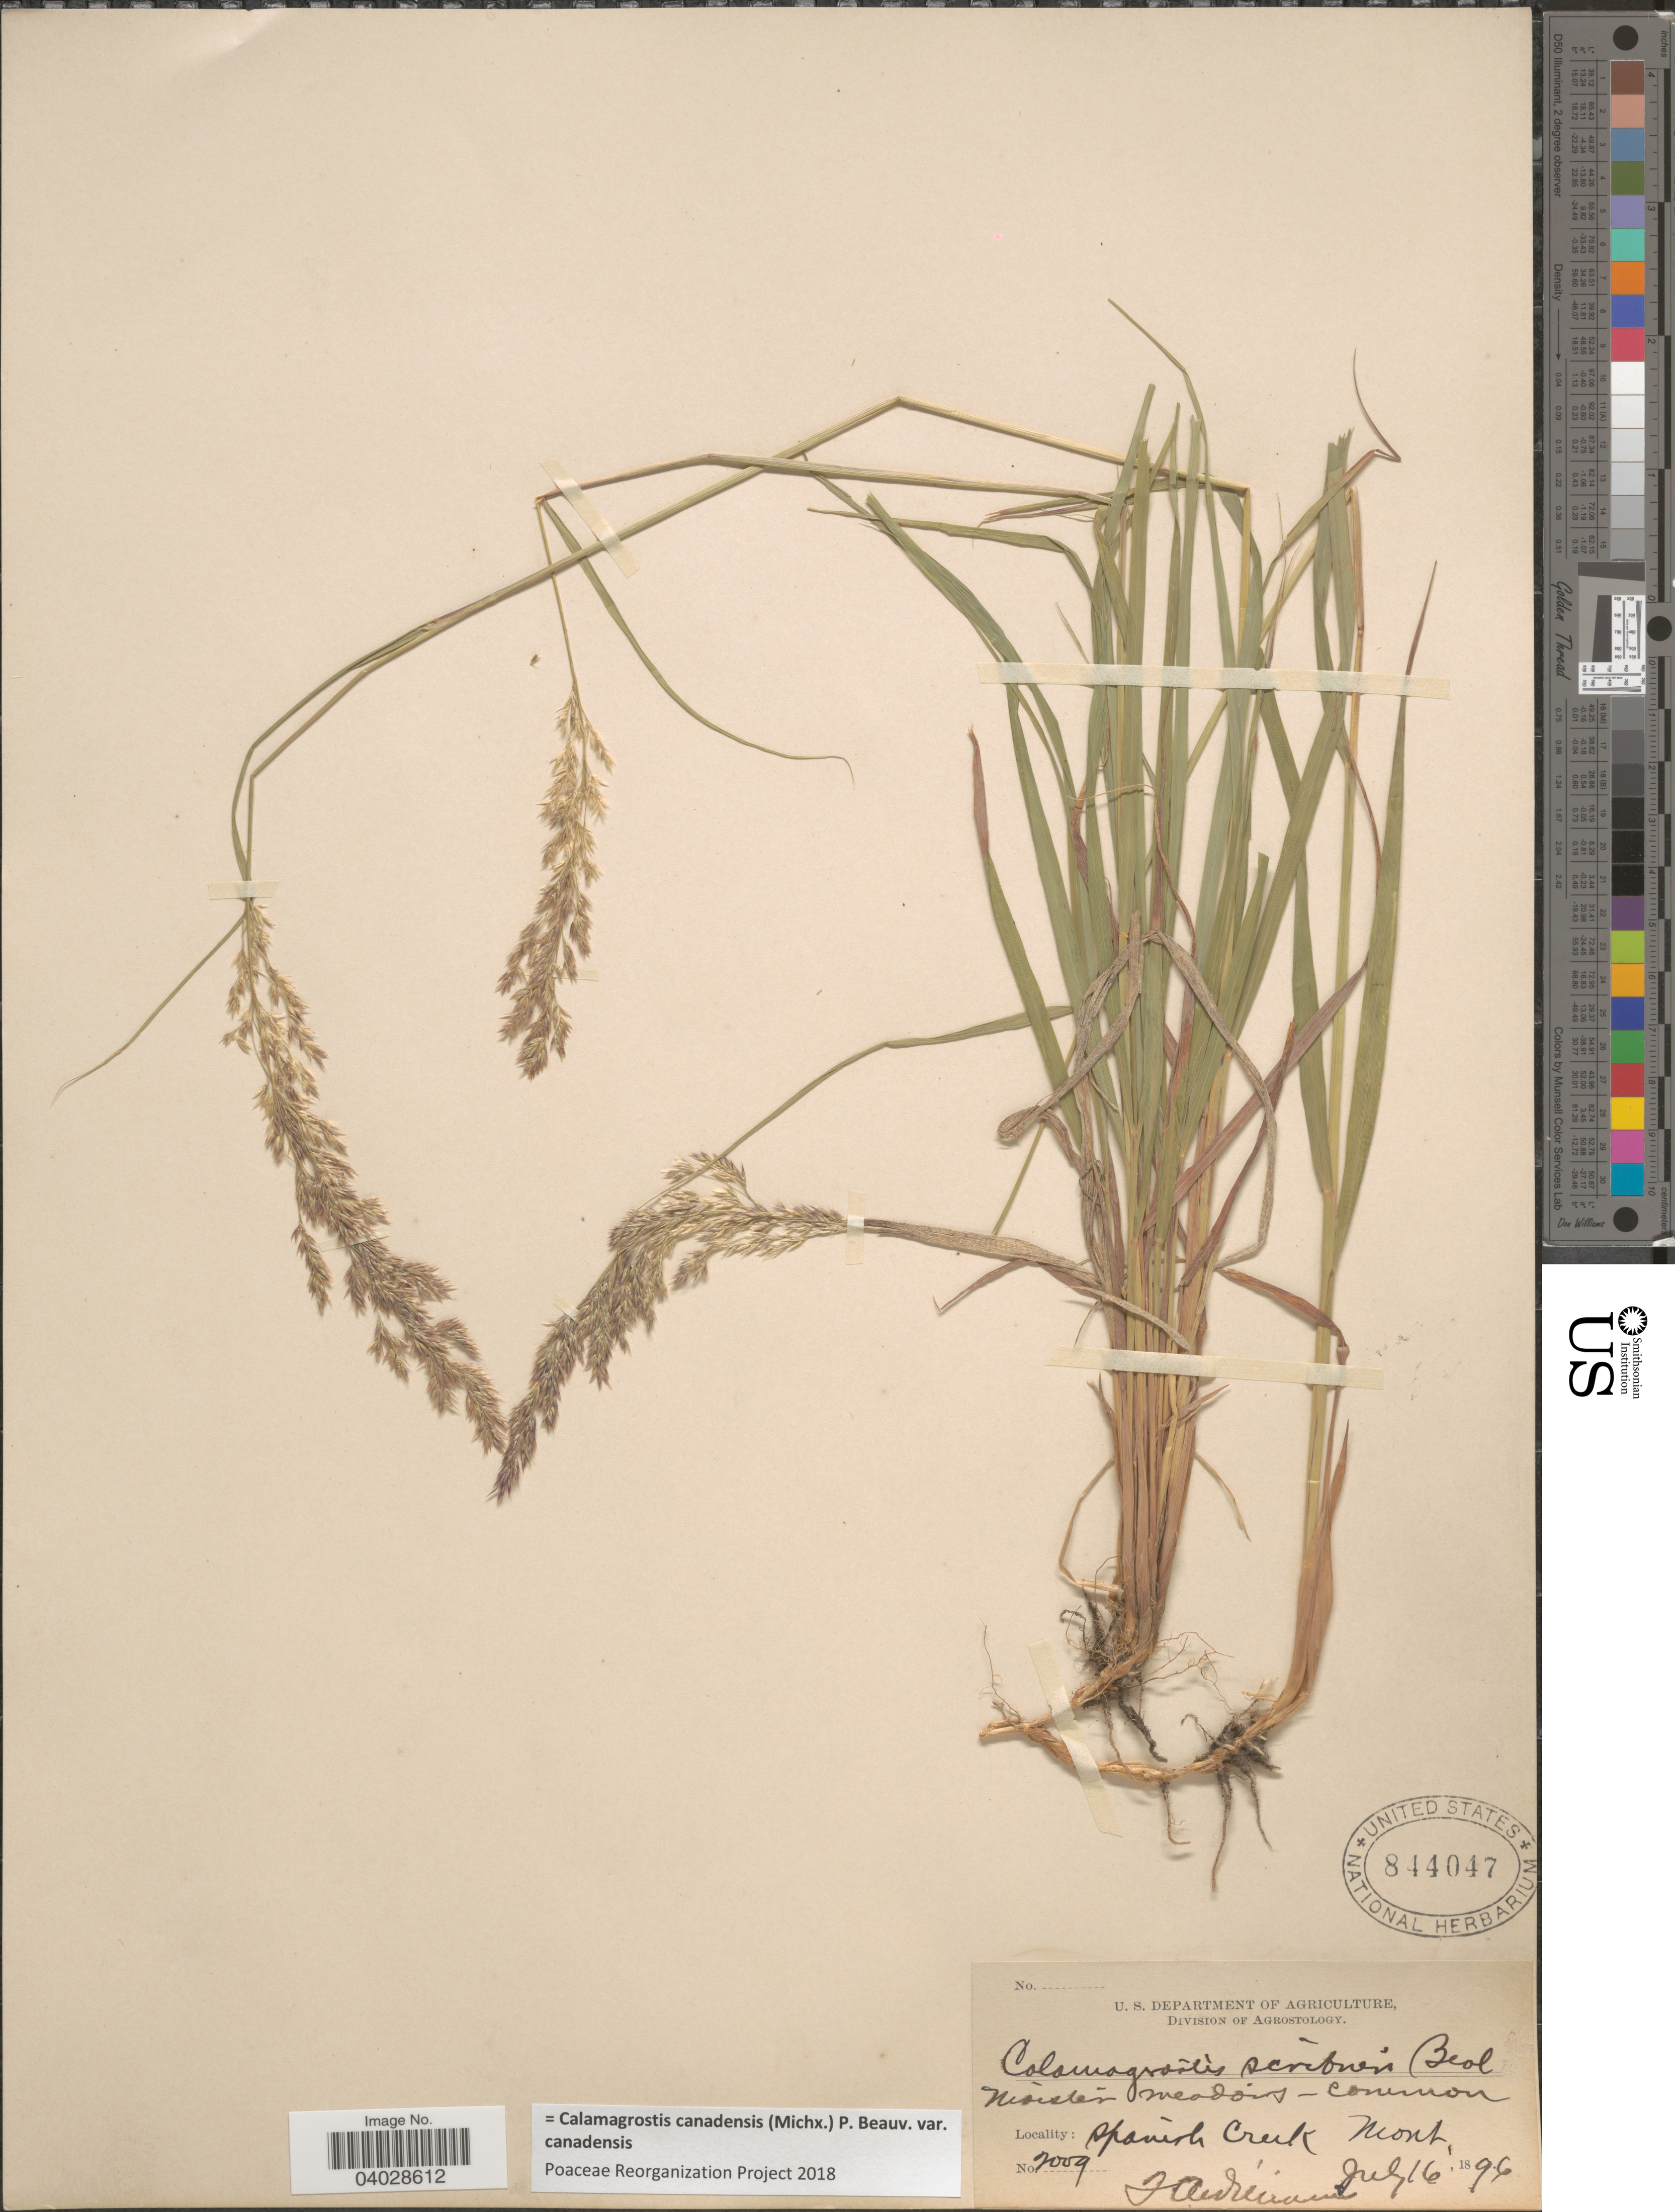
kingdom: Plantae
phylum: Tracheophyta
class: Liliopsida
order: Poales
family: Poaceae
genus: Calamagrostis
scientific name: Calamagrostis canadensis var. canadensis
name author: (Michx.) P. Beauv.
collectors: J. A. Williams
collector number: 2009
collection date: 1896-07-16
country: United States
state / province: Montana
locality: Spanish Creek.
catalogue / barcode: US 844047